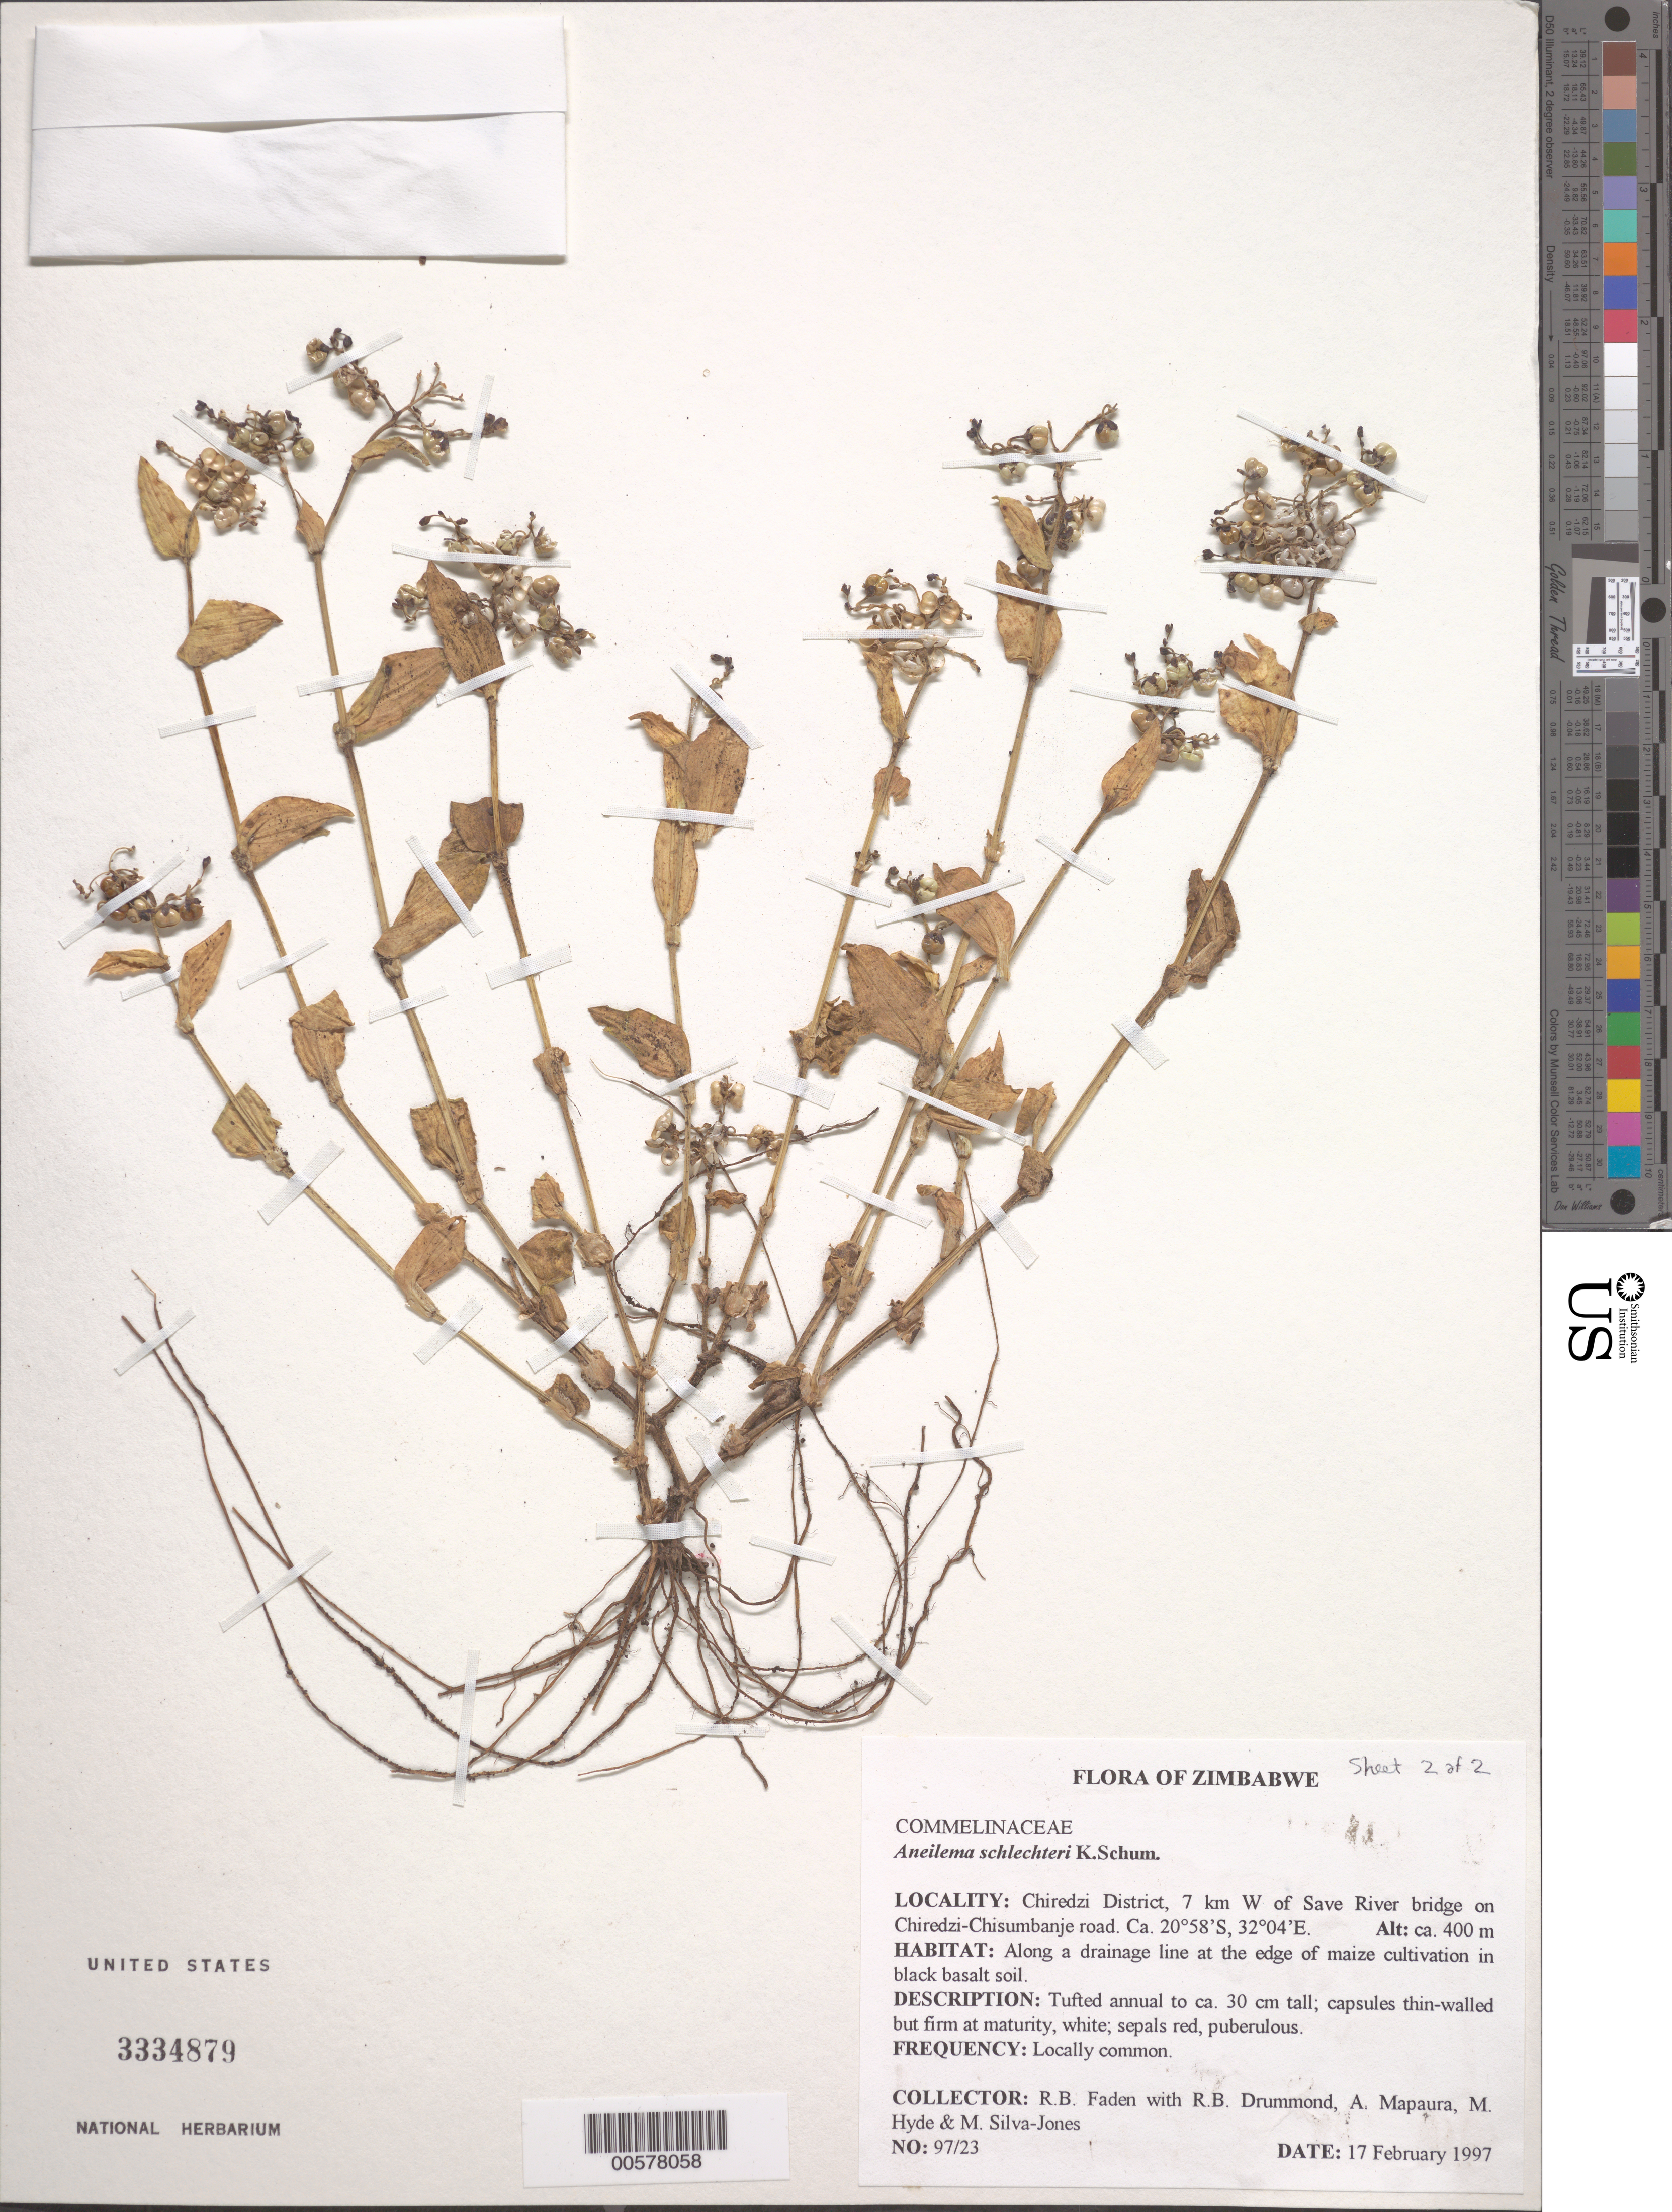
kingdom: Plantae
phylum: Tracheophyta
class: Liliopsida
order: Commelinales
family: Commelinaceae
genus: Aneilema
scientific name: Aneilema schlechteri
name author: Kunth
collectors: R. B. Faden, R. Drummond, A. Mapaura, M. Hyde & M. Silva-Jones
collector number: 97/23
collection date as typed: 17 Feb 1997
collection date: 1997-02-17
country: Zimbabwe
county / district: Chiredzi Dist.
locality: W of save river bridge, chiredzi-chisumbanje road.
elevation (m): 400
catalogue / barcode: US 3334879